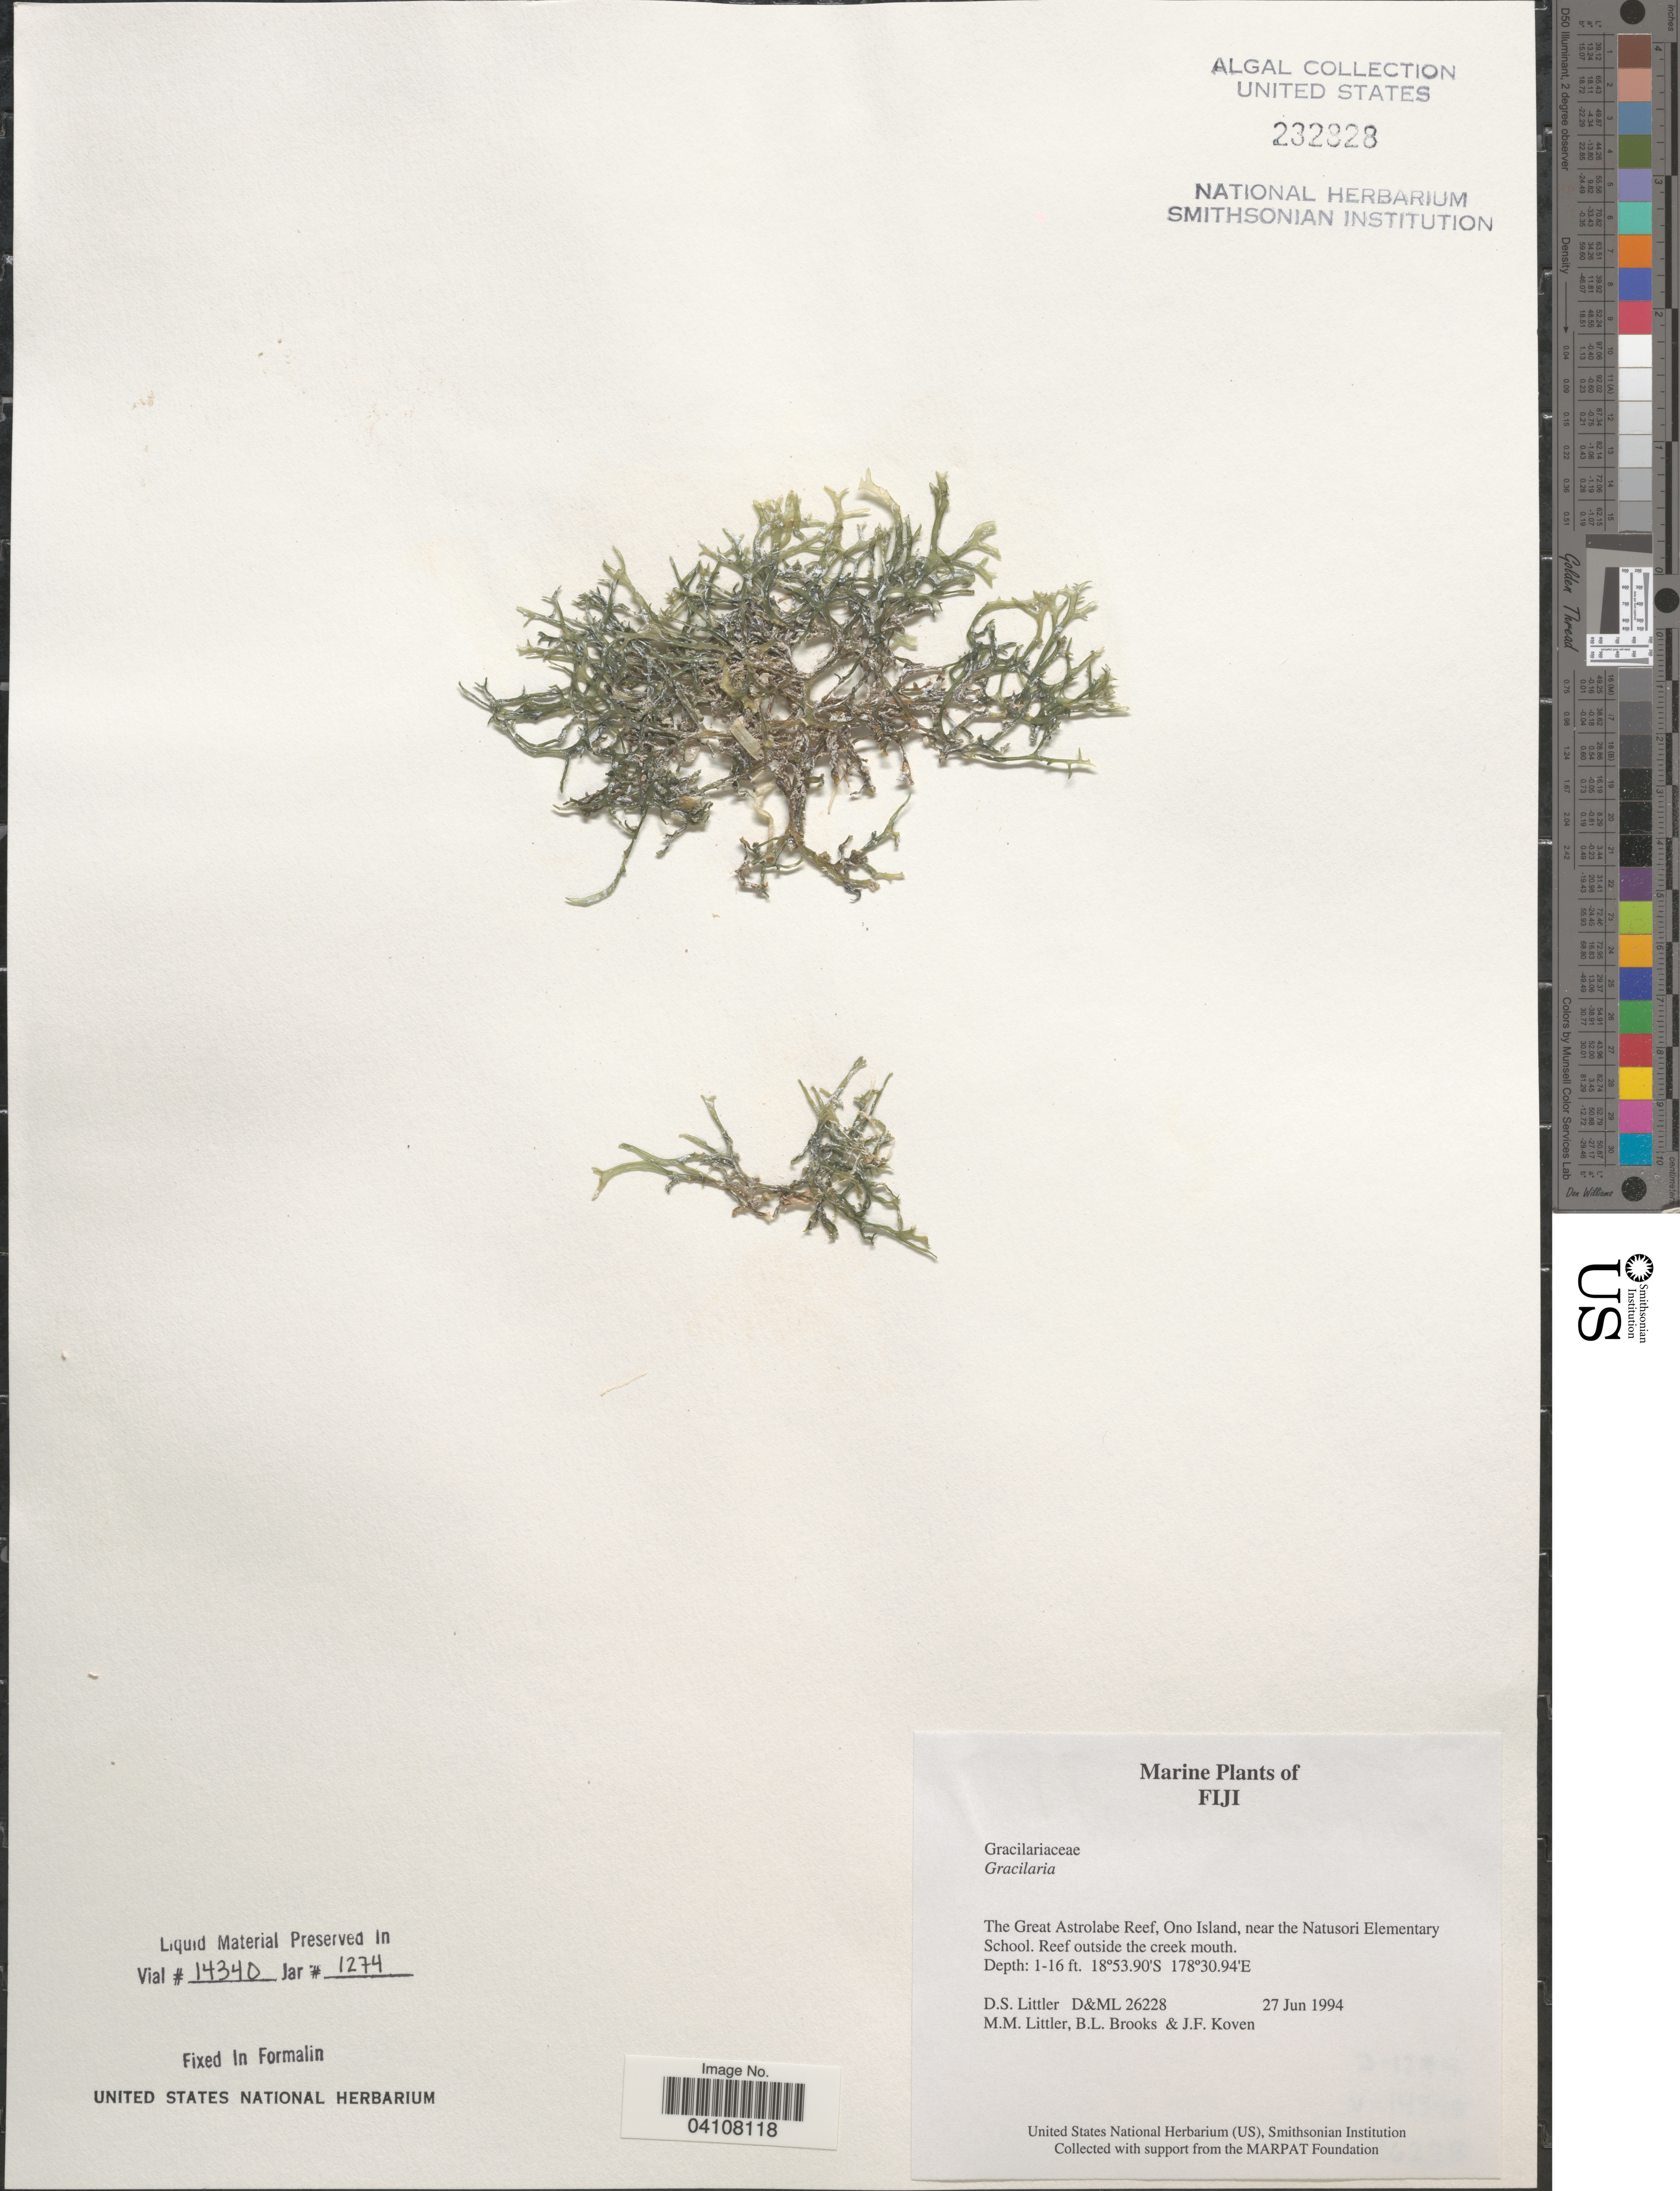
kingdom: Plantae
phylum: Rhodophyta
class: Florideophyceae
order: Gracilariales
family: Gracilariaceae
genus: Gracilaria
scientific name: Gracilaria sp.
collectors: D. S. Littler, B. Brooks & J. Koven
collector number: D&ML26228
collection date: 1994-06-27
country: Fiji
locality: The Great Astrolabe Reef, Ono Island, near the Natusori Elementary School. Reef outside the creek mouth.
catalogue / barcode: US 232828